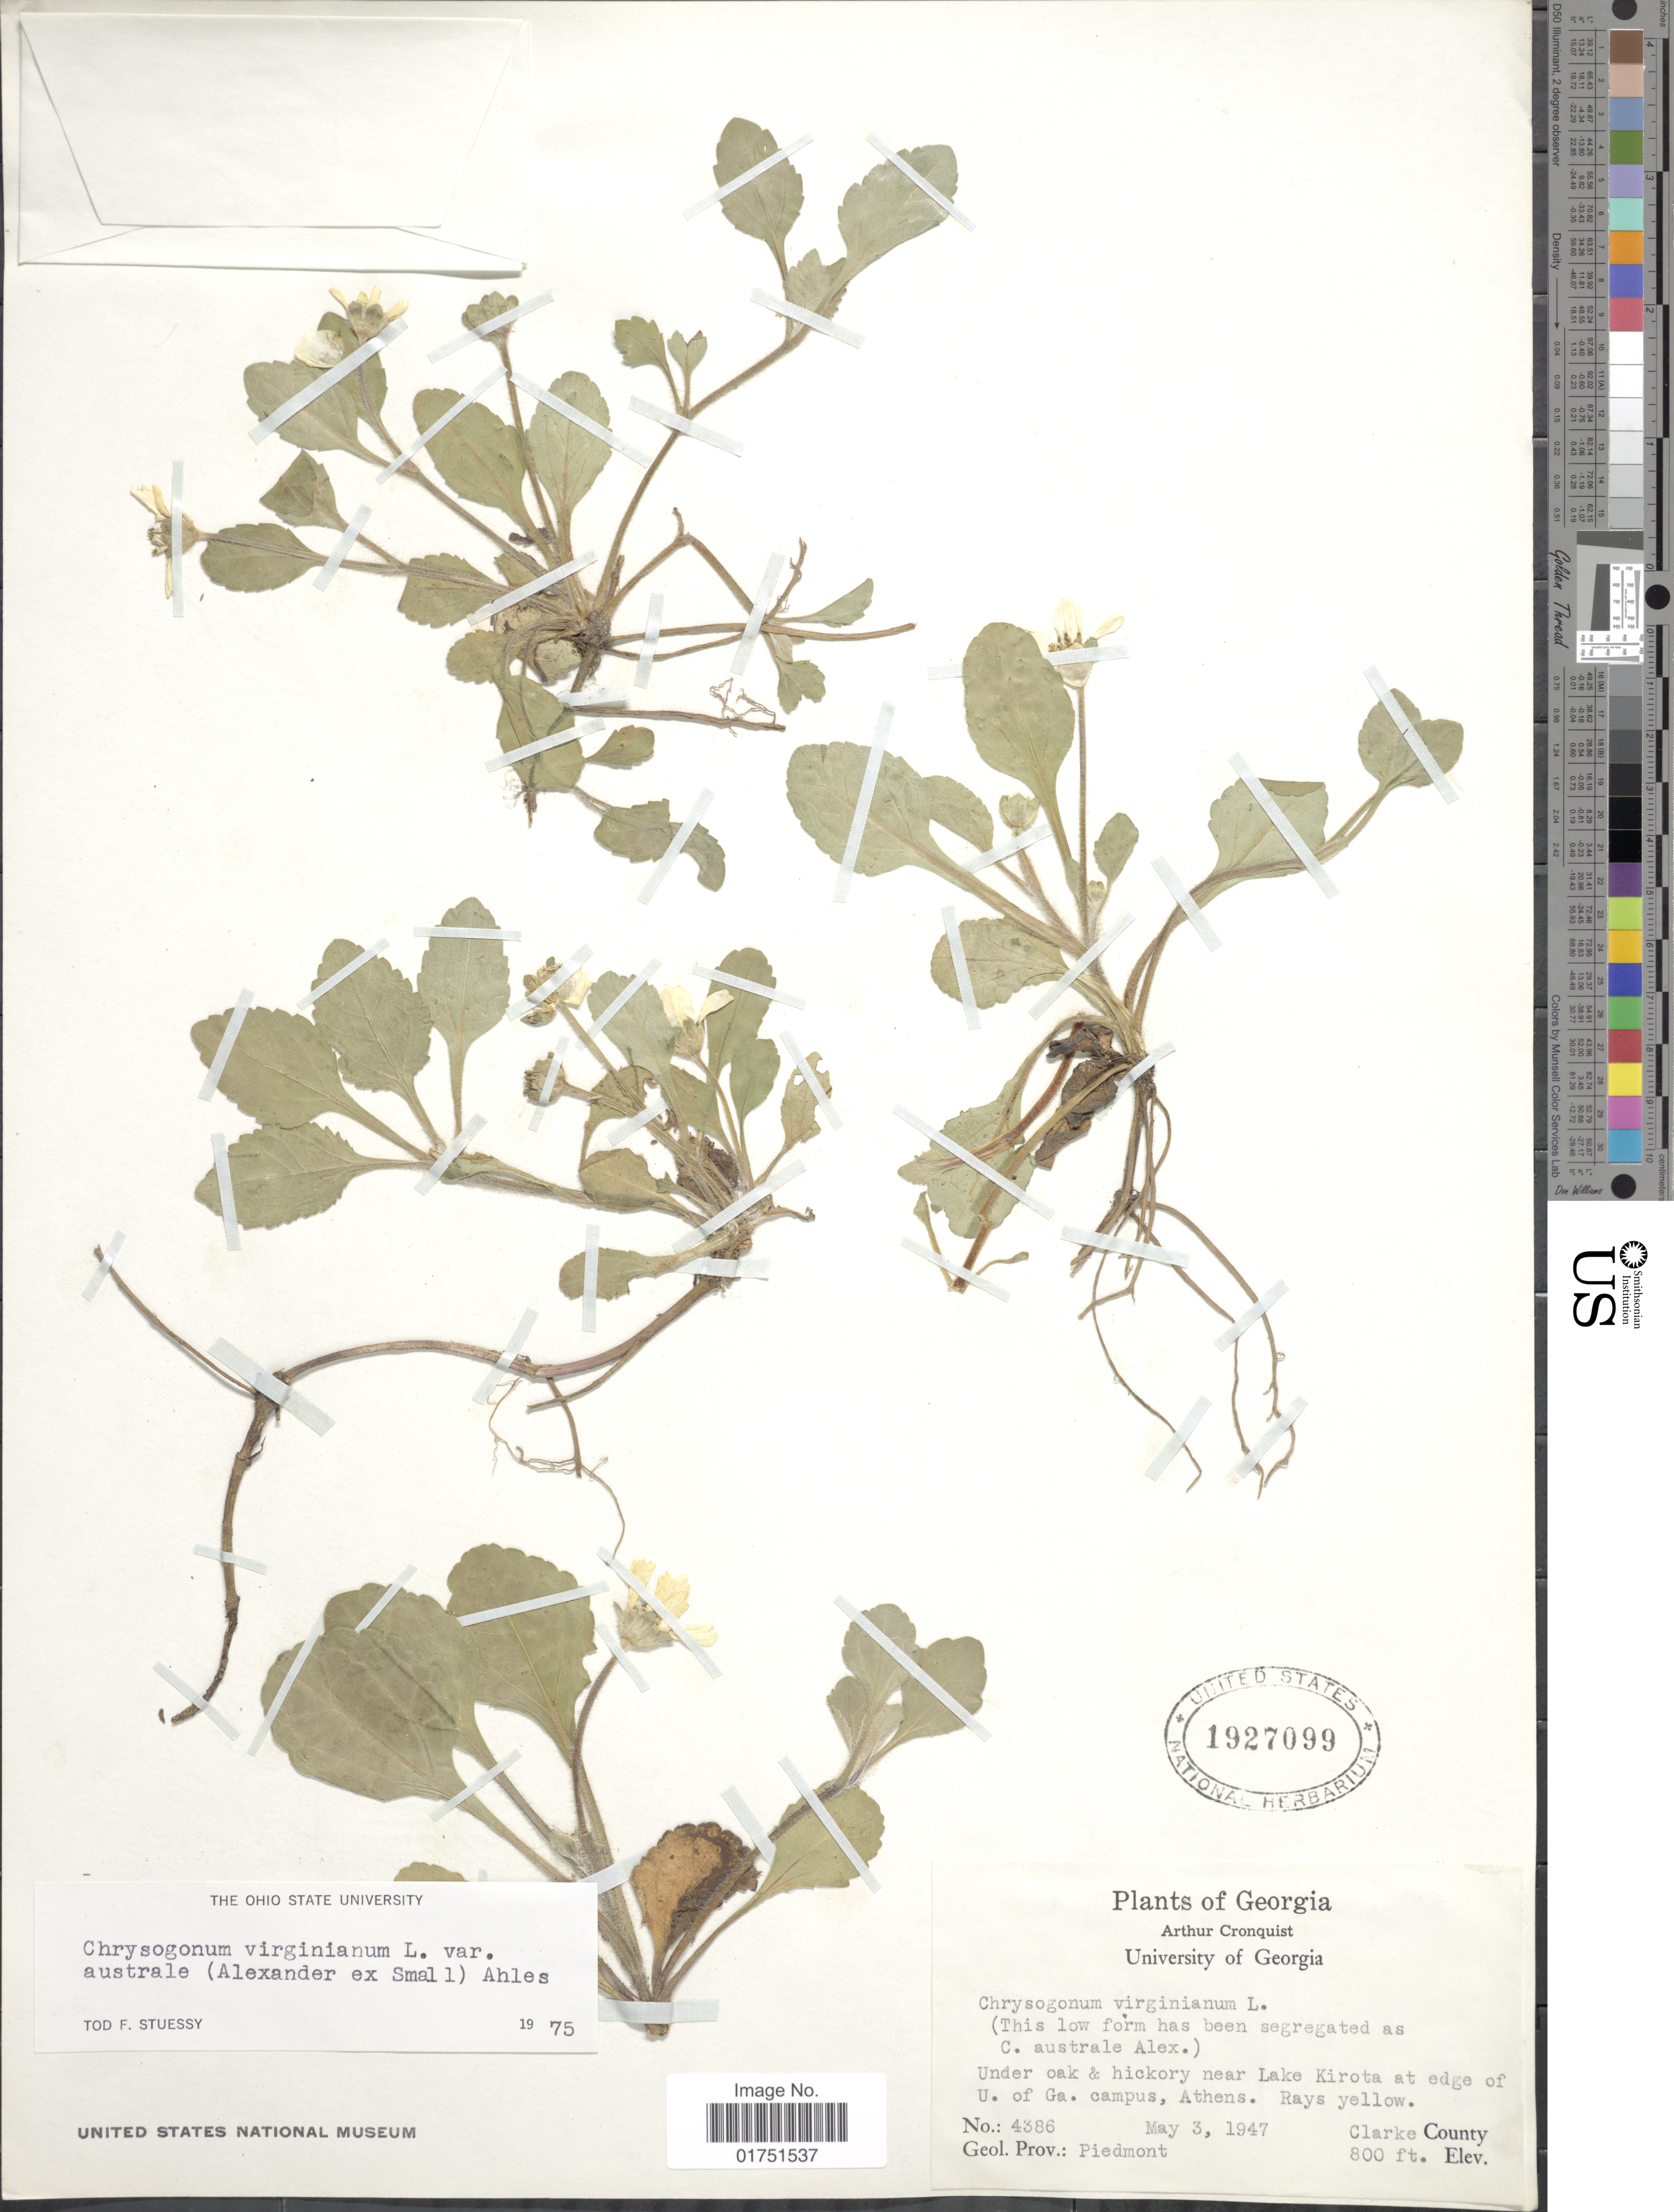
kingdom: Plantae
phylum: Tracheophyta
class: Magnoliopsida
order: Asterales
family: Asteraceae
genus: Chrysogonum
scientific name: Chrysogonum virginianum var. australe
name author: (Alexander ex Small) Ahles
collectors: A. J. Cronquist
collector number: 4386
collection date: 1947-05-03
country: United States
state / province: Georgia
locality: Under oak & hickory near Lake Kirota at edge of U. of Ga. campus, Athens. Clarke County. Geo. Prov.: Piedmont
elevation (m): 244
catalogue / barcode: US 1927099